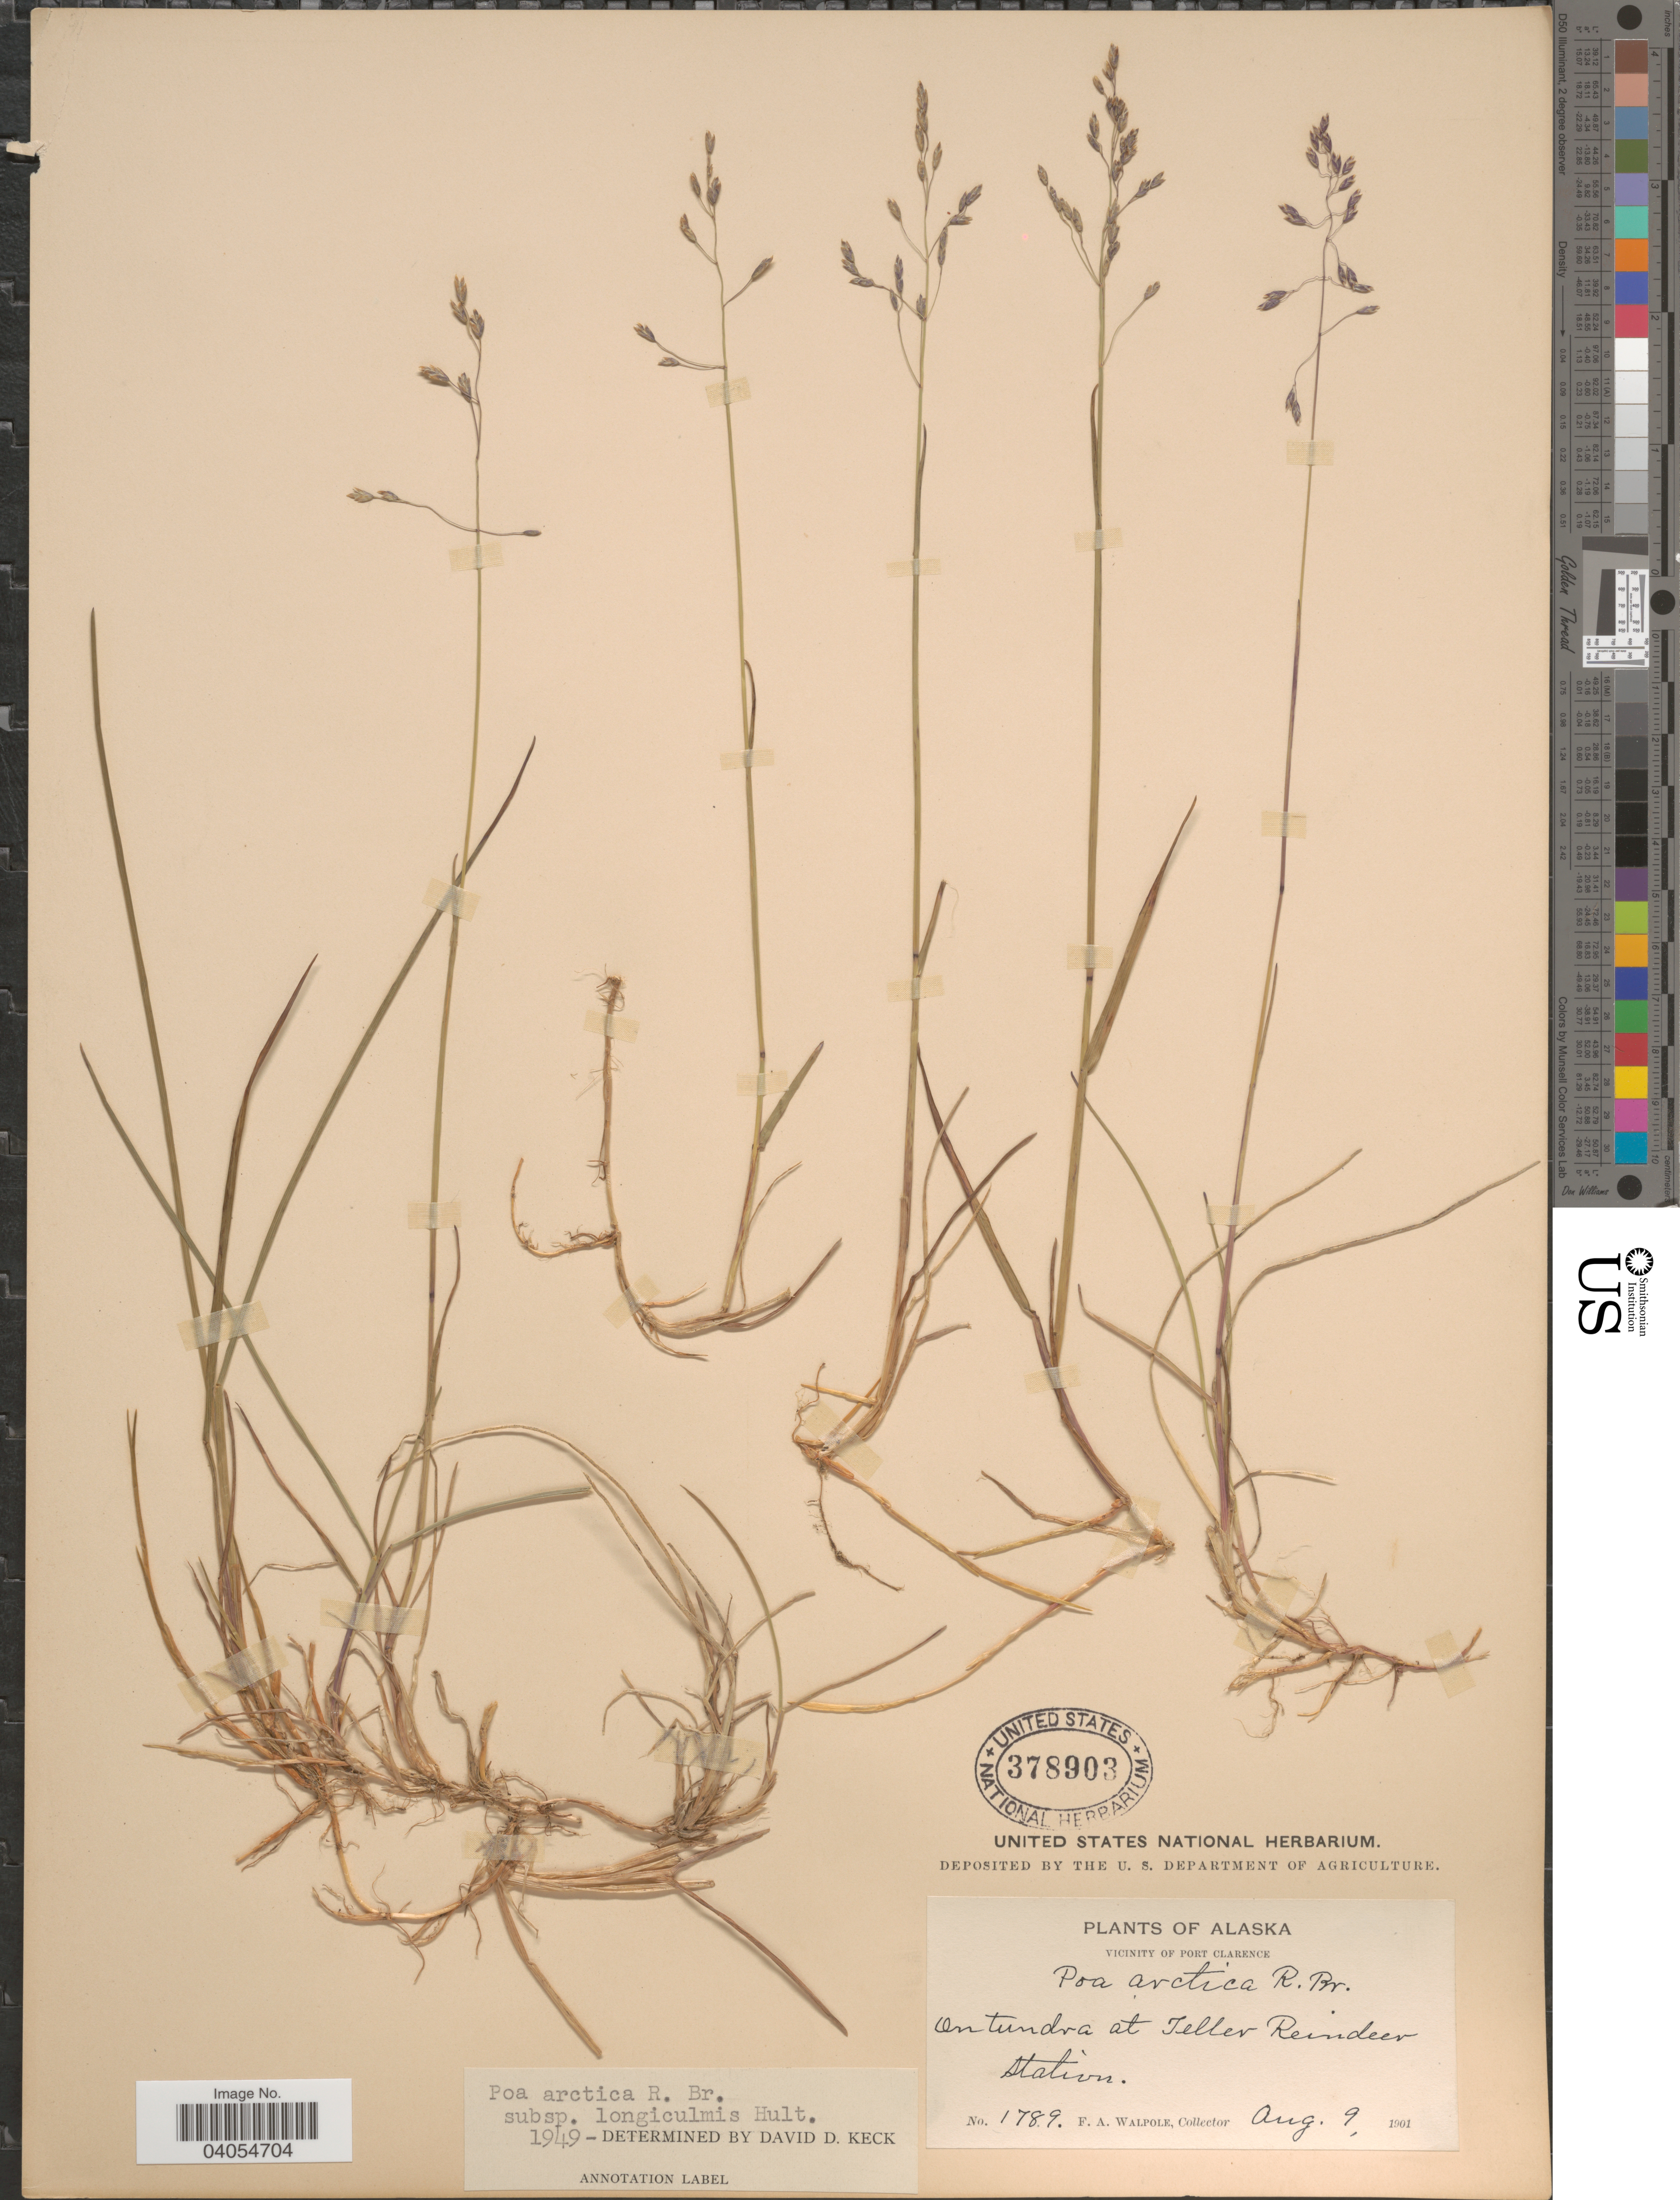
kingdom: Plantae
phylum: Tracheophyta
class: Liliopsida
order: Poales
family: Poaceae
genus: Poa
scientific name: Poa arctica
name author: R. Br.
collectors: F. Walpole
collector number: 1789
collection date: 1901-08-09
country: United States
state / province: Alaska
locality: Vicinity of Port Clarence. On tundra at Teller Reindeer Station.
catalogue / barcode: US 378903